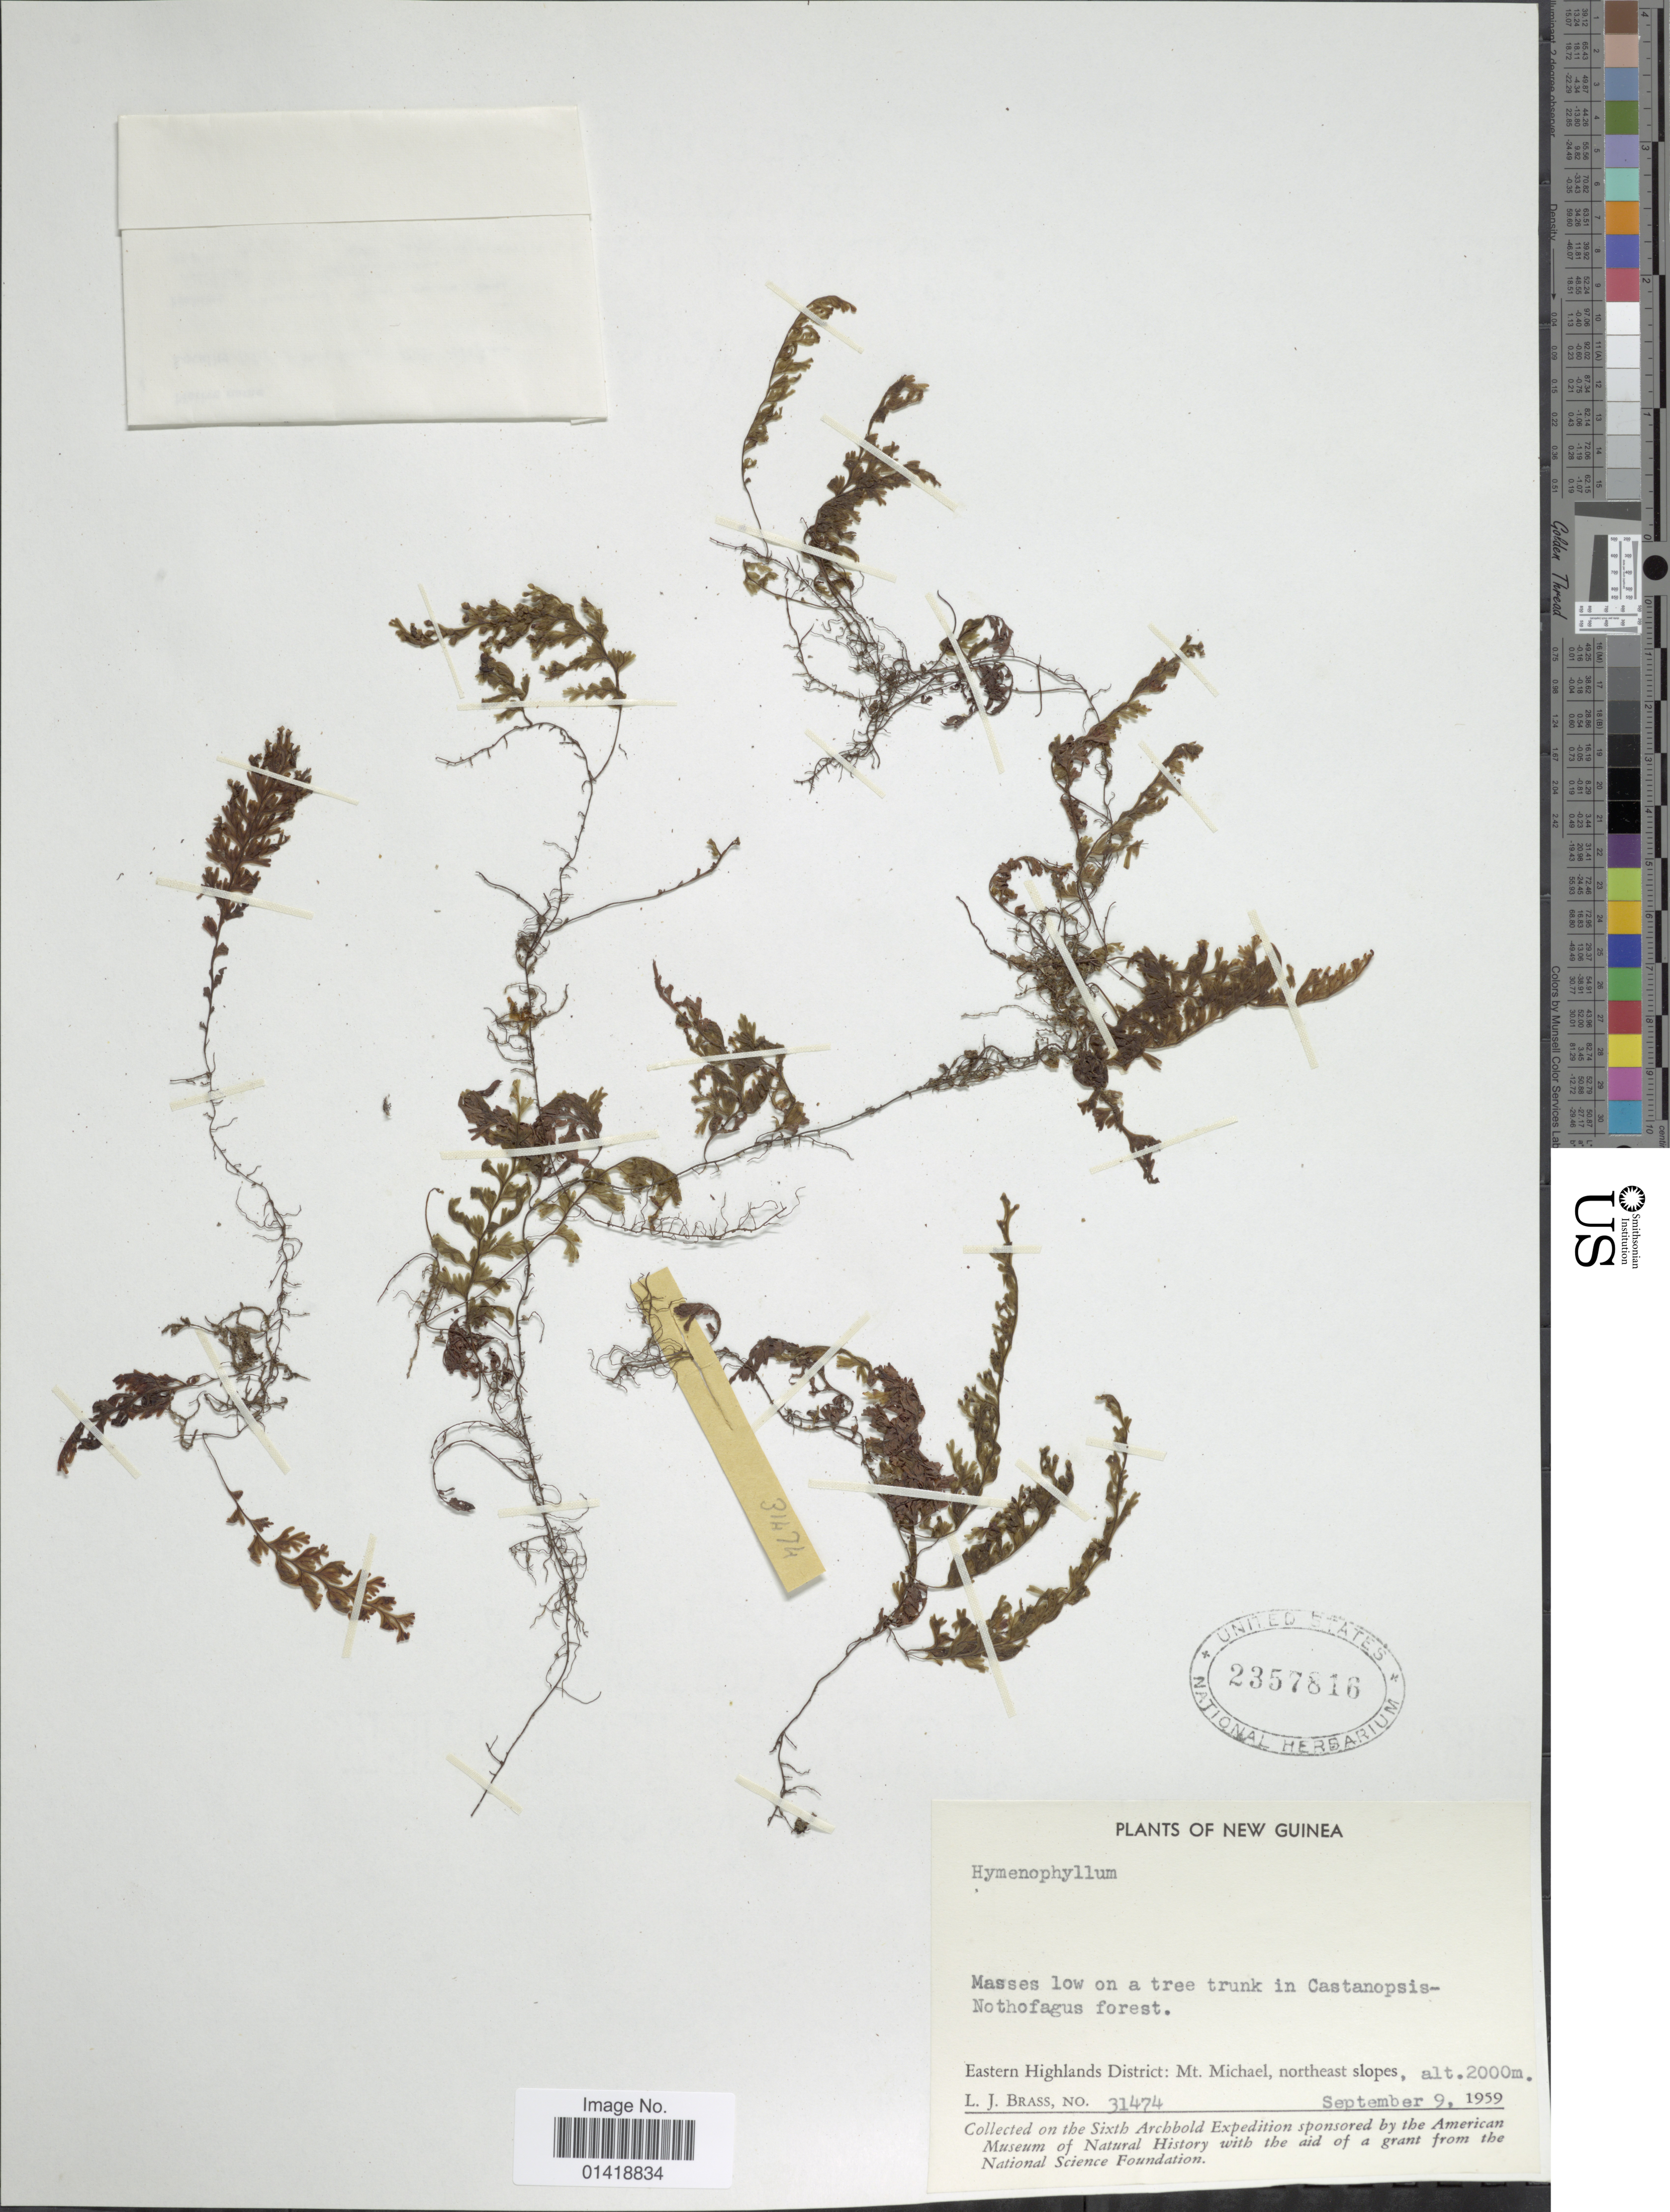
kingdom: Plantae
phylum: Tracheophyta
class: Polypodiopsida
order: Hymenophyllales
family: Hymenophyllaceae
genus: Hymenophyllum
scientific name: Hymenophyllum sp.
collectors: L. J. Brass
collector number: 31474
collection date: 1959-09-09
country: Papua New Guinea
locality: New Guinea. Eastern Highlands District: Mt. Michael, northeast slopes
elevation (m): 2000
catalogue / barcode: US 2357816